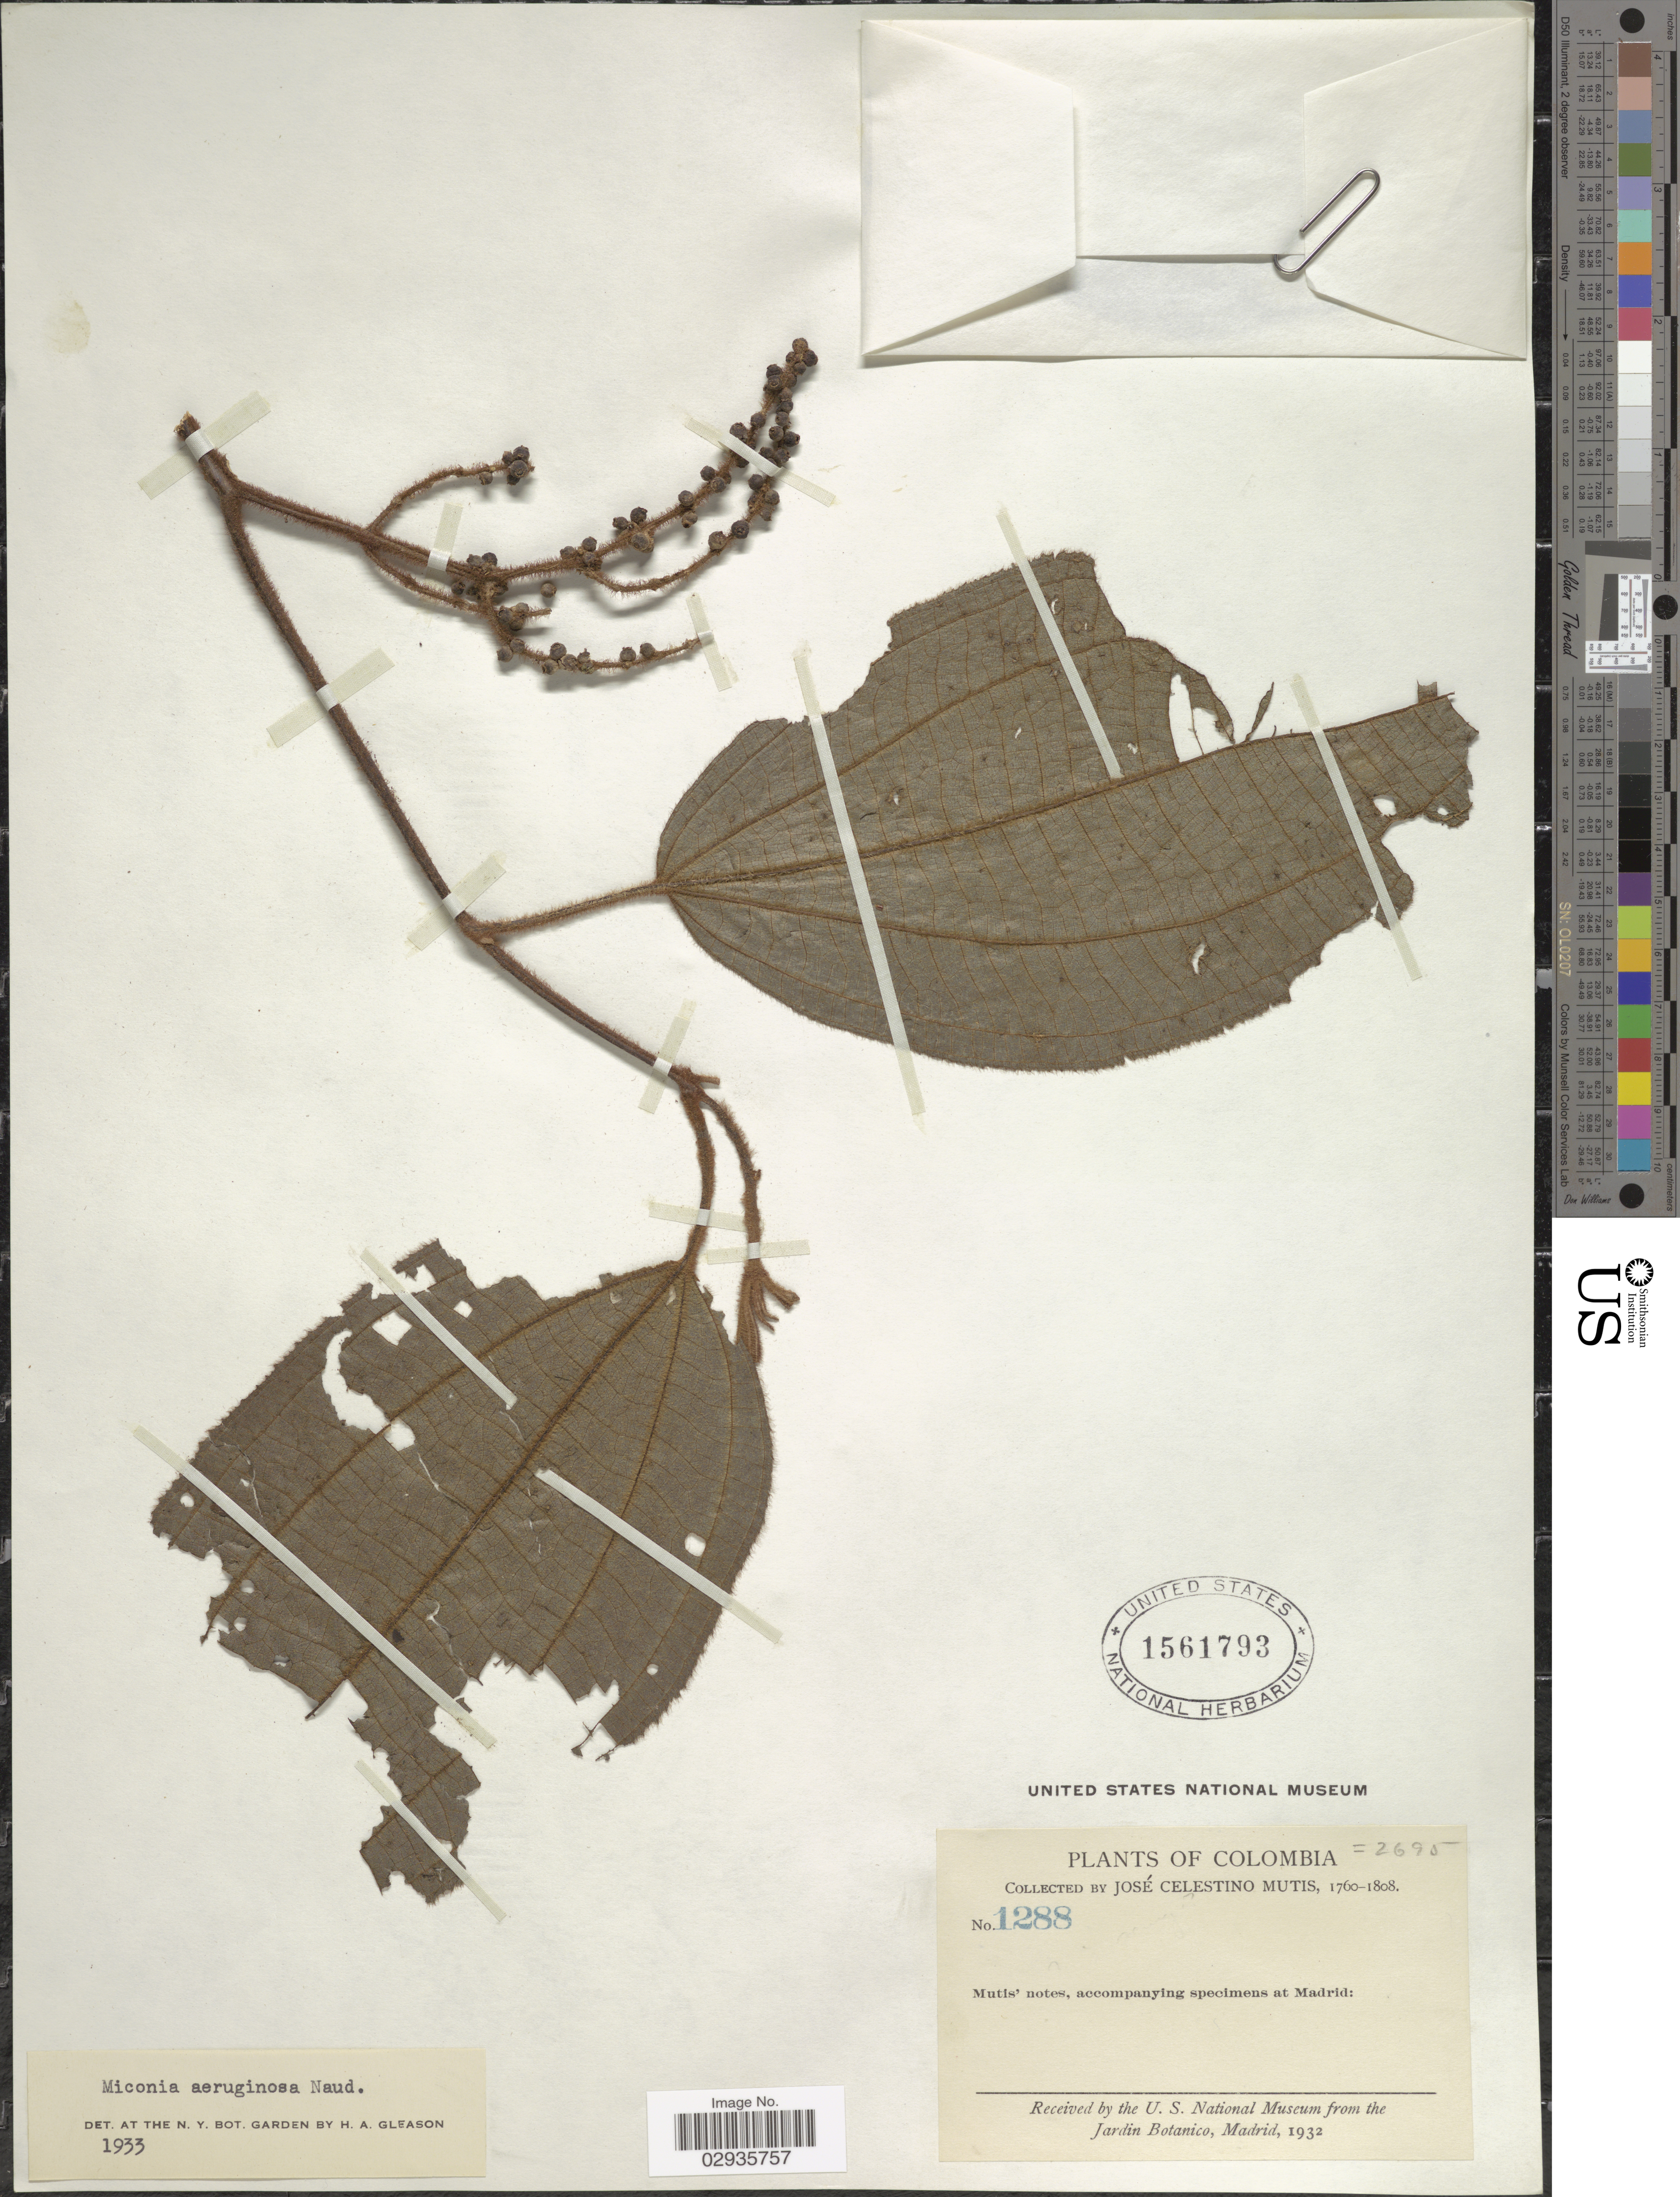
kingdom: Plantae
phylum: Tracheophyta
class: Magnoliopsida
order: Myrtales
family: Melastomataceae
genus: Miconia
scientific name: Miconia aeruginosa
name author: Naudin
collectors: J. C. B. Mutis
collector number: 1288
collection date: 1760/1808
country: Colombia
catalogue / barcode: US 1561793